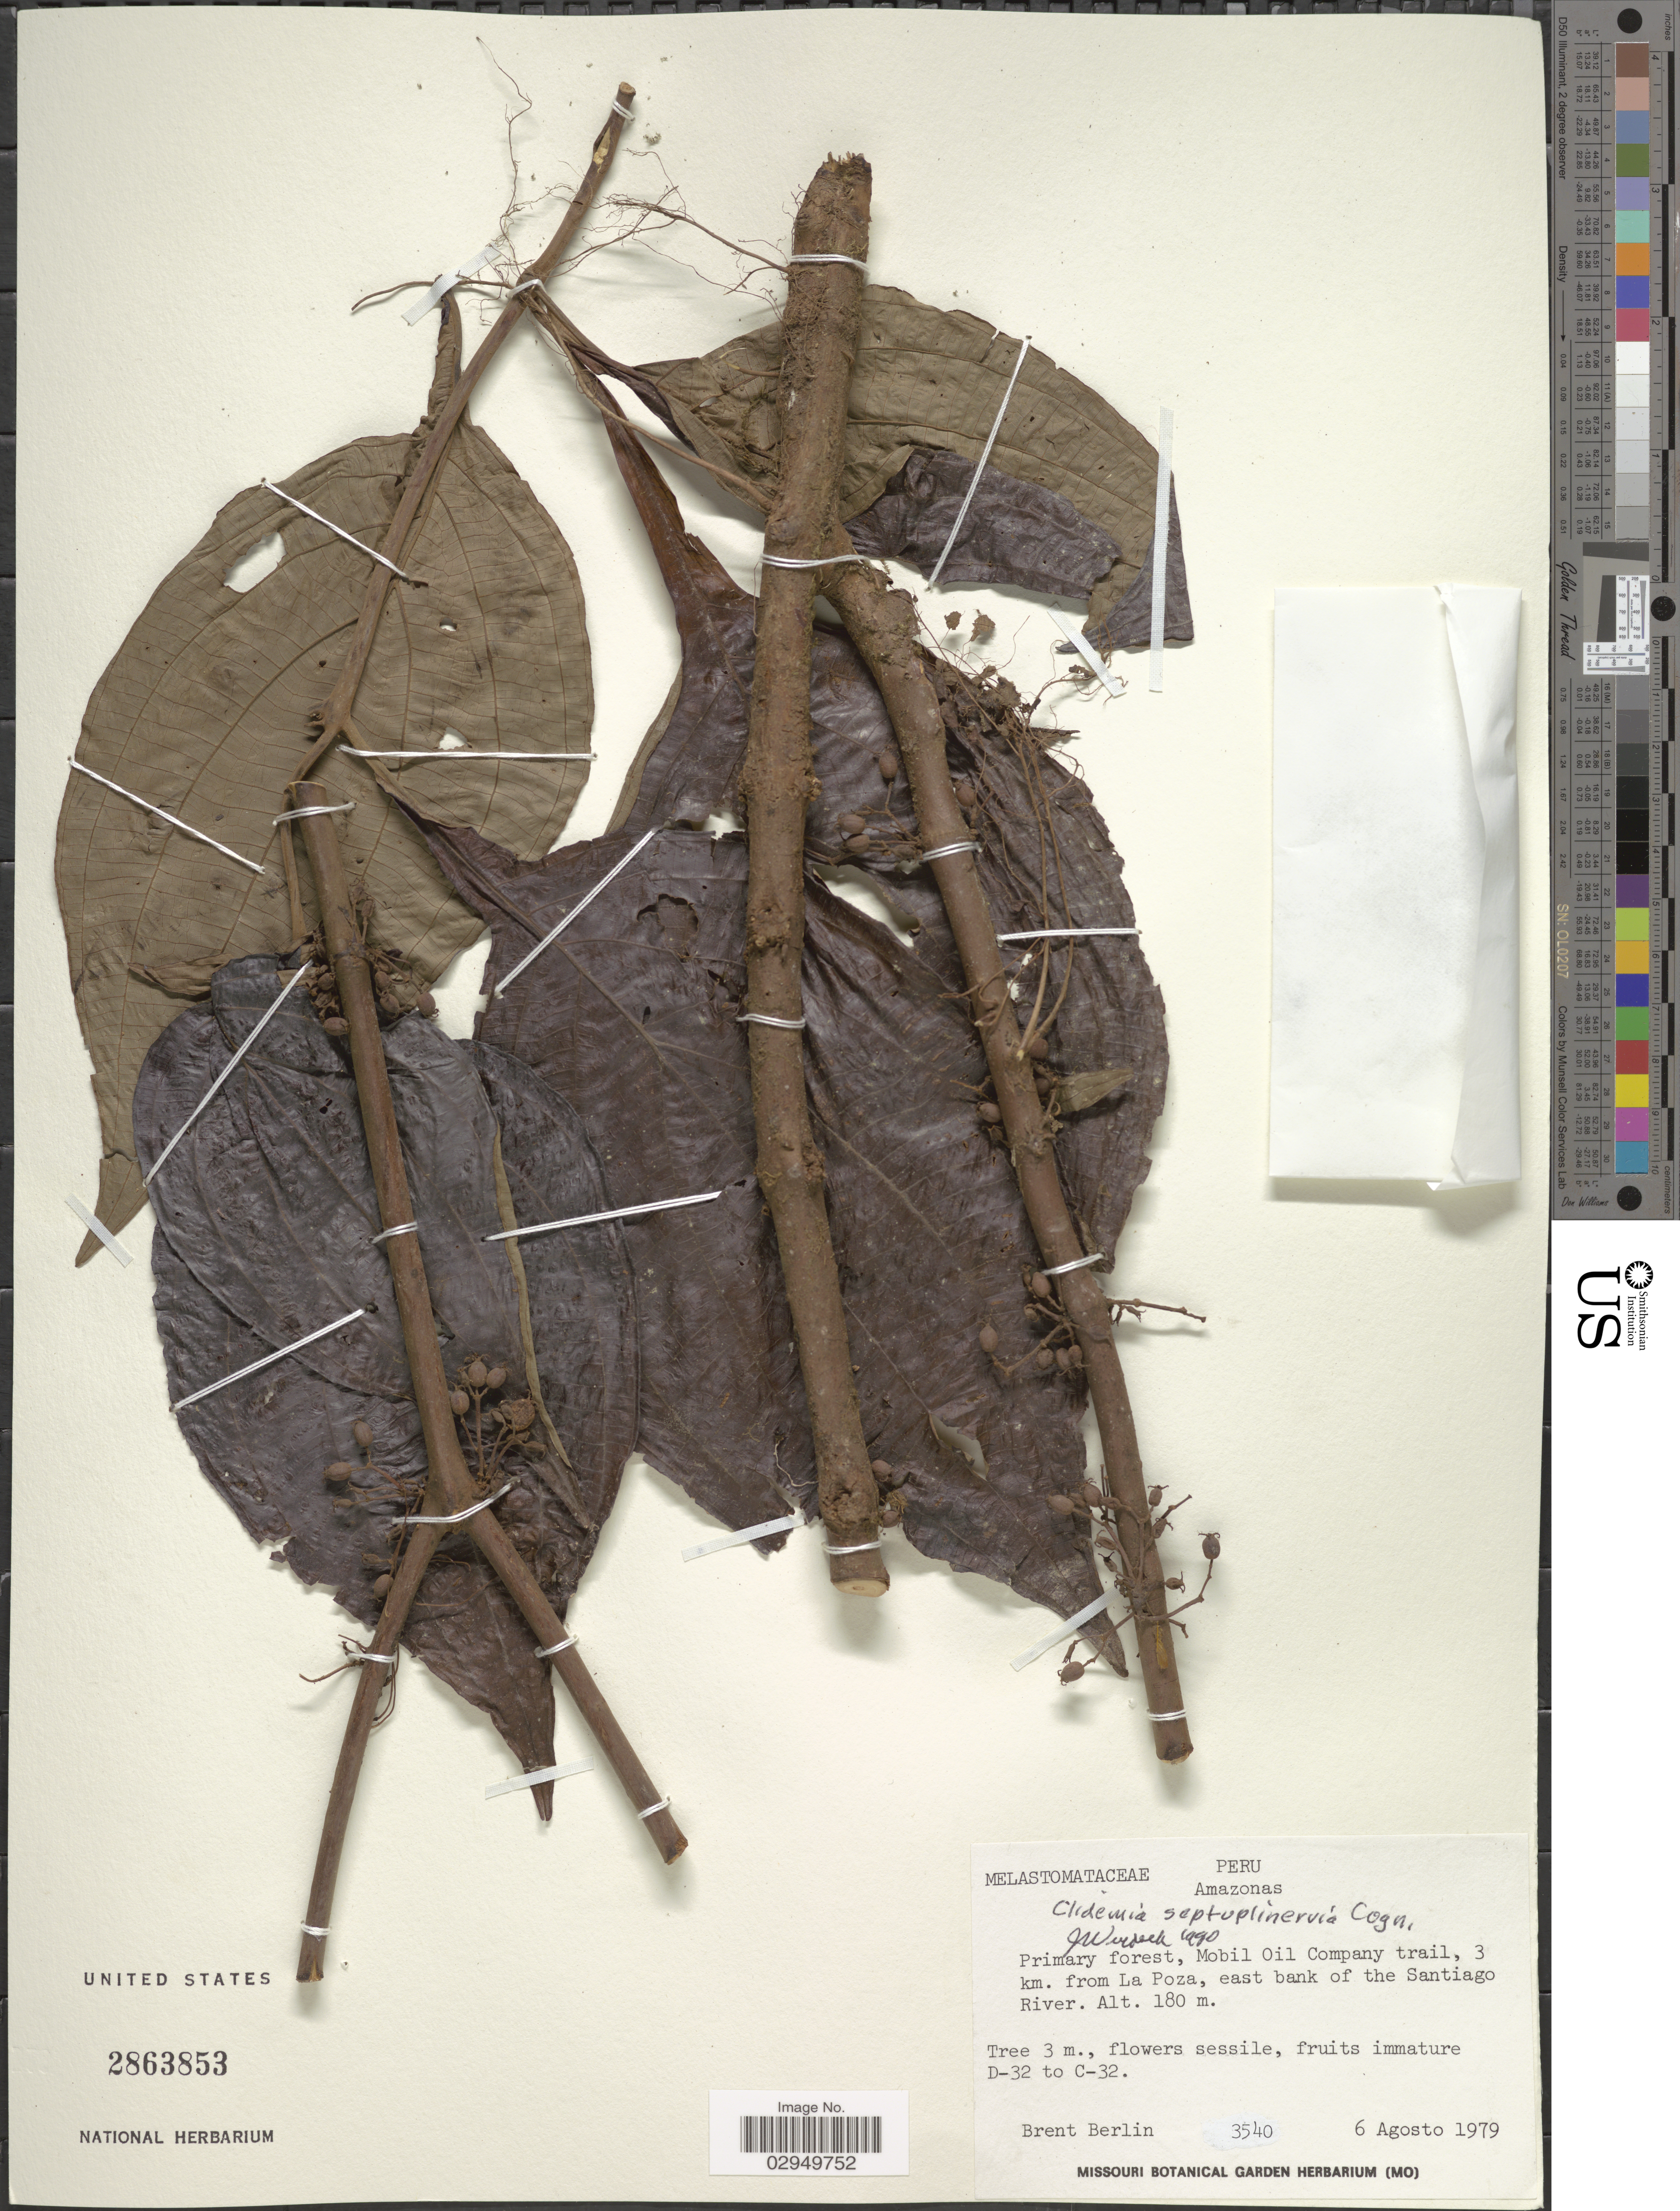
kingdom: Plantae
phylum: Tracheophyta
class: Magnoliopsida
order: Myrtales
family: Melastomataceae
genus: Clidemia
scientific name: Clidemia septuplinervia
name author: Cogn.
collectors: B. Berlin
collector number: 3540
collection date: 1979-08-06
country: Peru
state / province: Amazonas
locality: Mobil Oil Company trail, 3 km. from La Poza, east bank of the Santiago River.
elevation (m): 180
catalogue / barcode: US 2863853